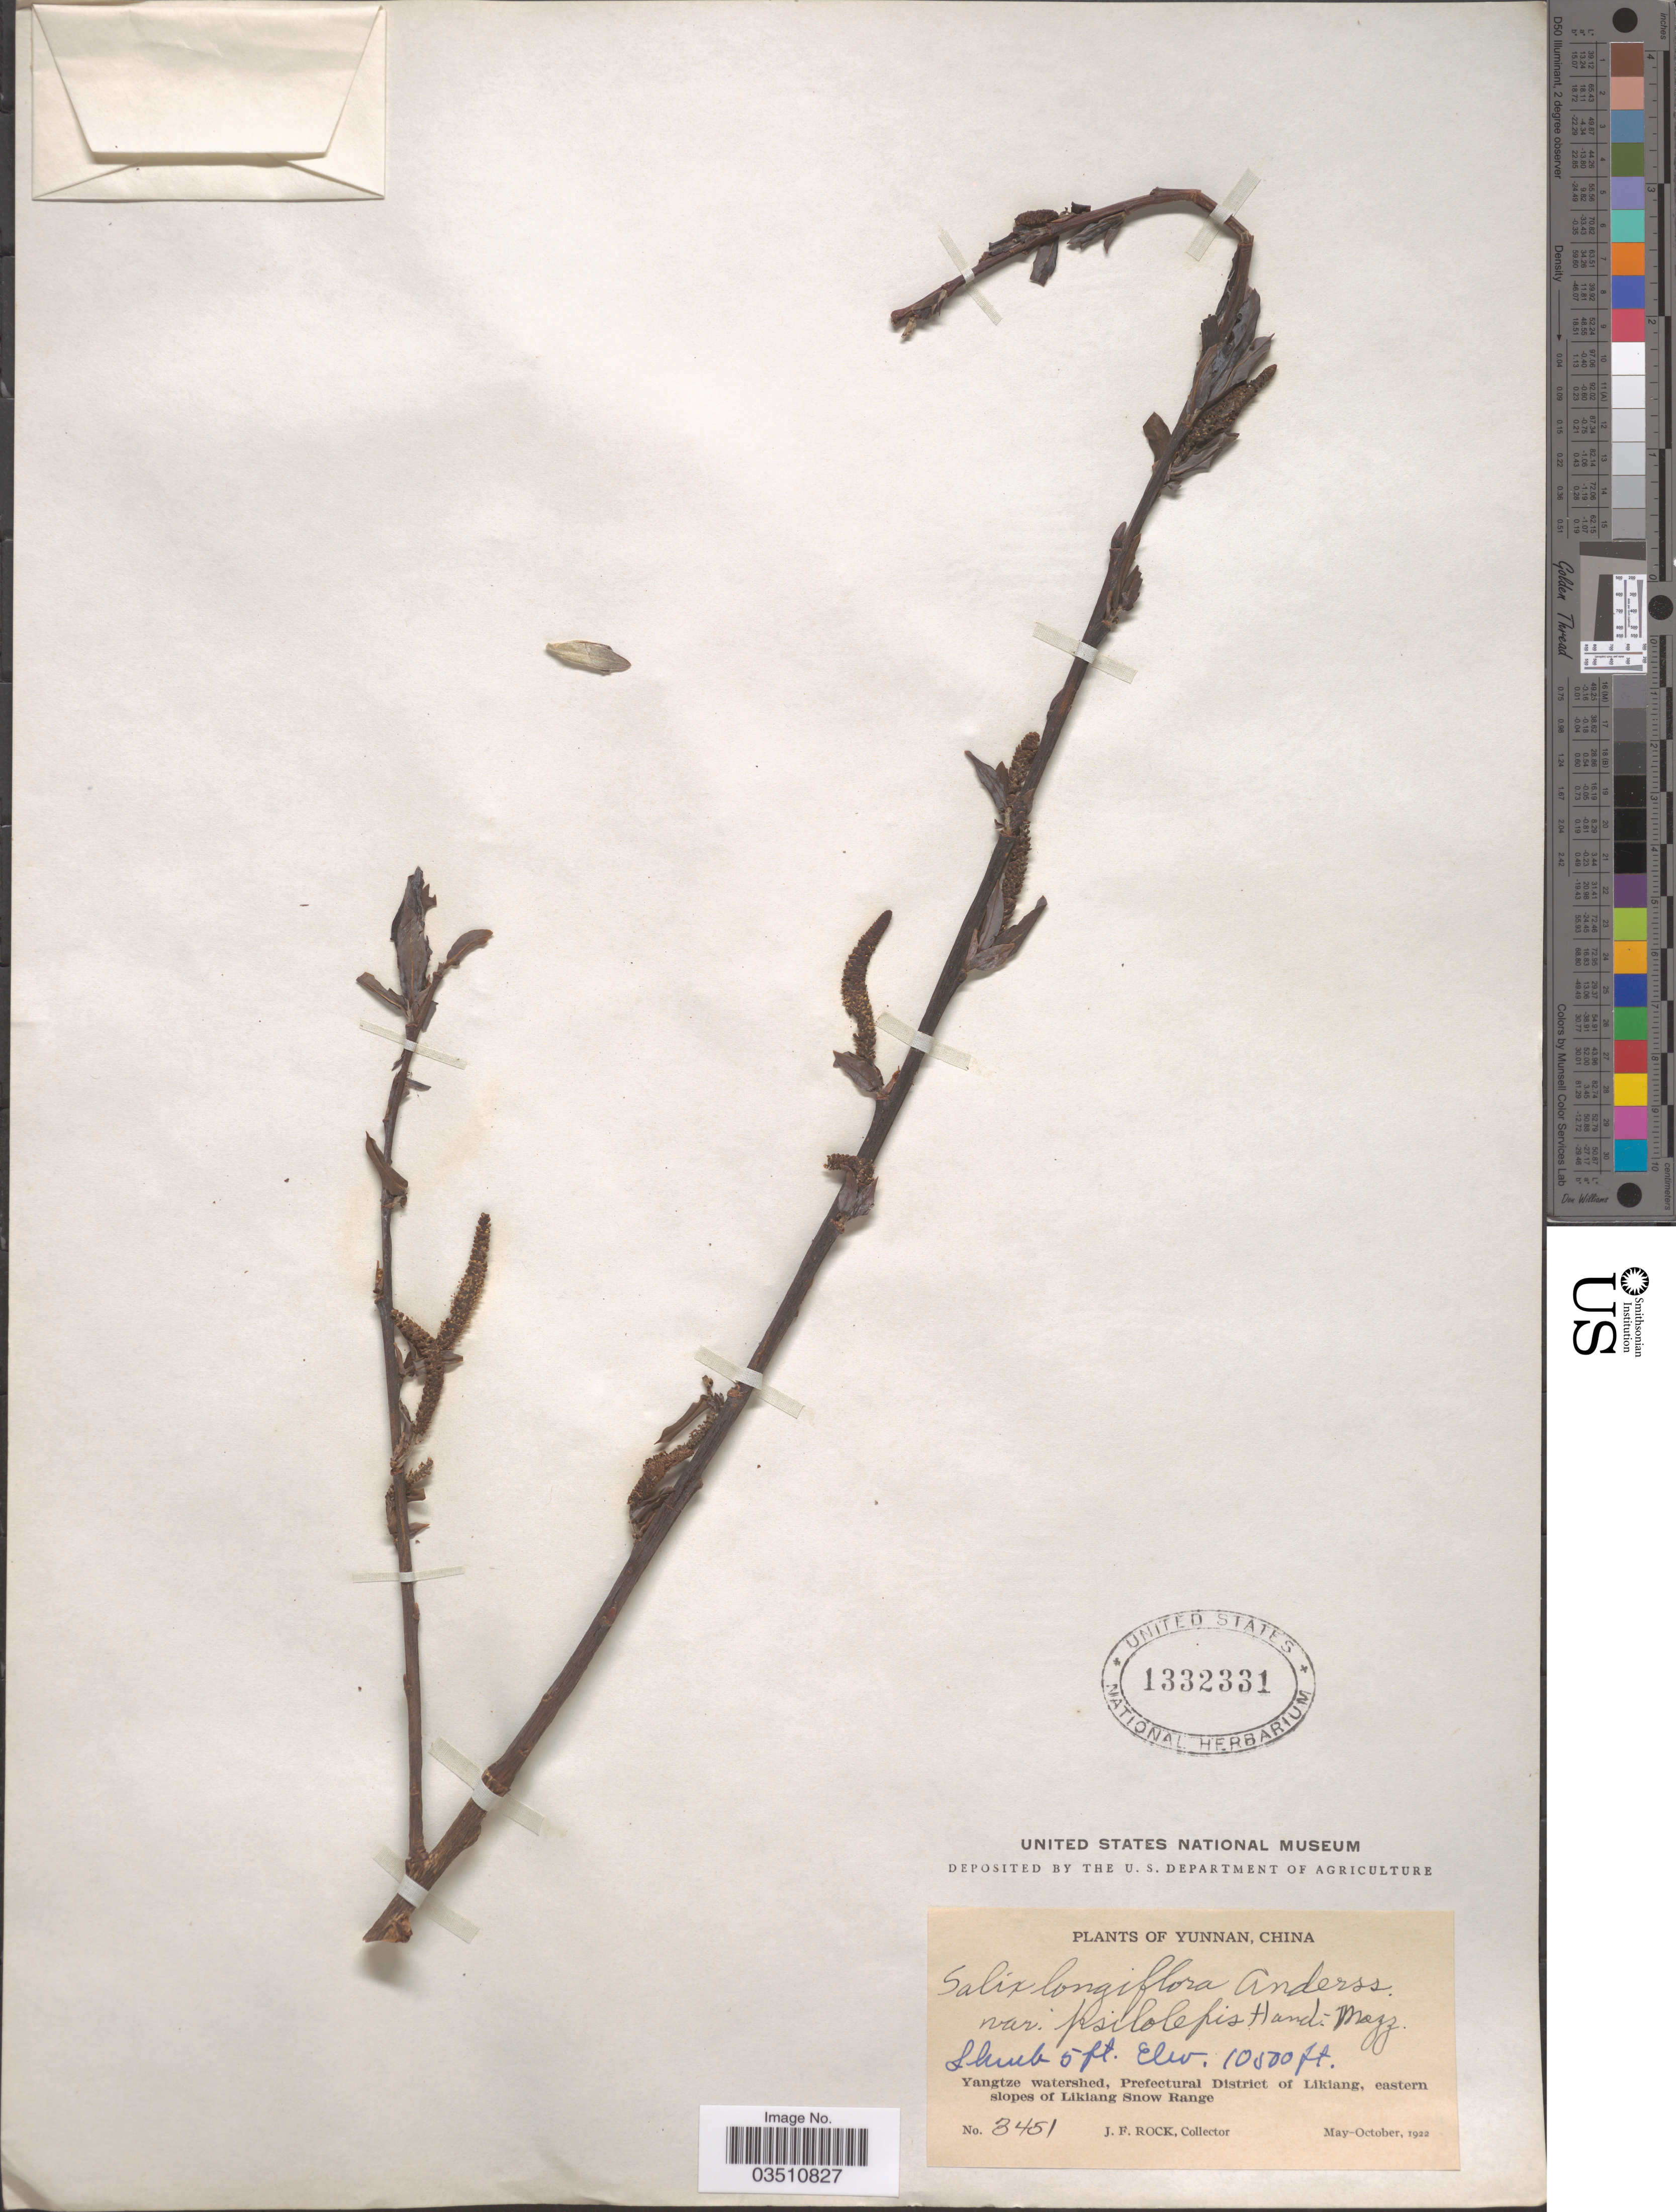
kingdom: Plantae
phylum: Tracheophyta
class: Magnoliopsida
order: Malpighiales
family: Salicaceae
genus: Salix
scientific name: Salix longiflora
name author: Andersson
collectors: J. Rock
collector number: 3451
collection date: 1922-05/1922-10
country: China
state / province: Yunnan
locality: Yangtze watershed, Prefectural District of Likiang, eastern slopes of Likiang Snow Range.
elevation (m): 3200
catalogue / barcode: US 1332331